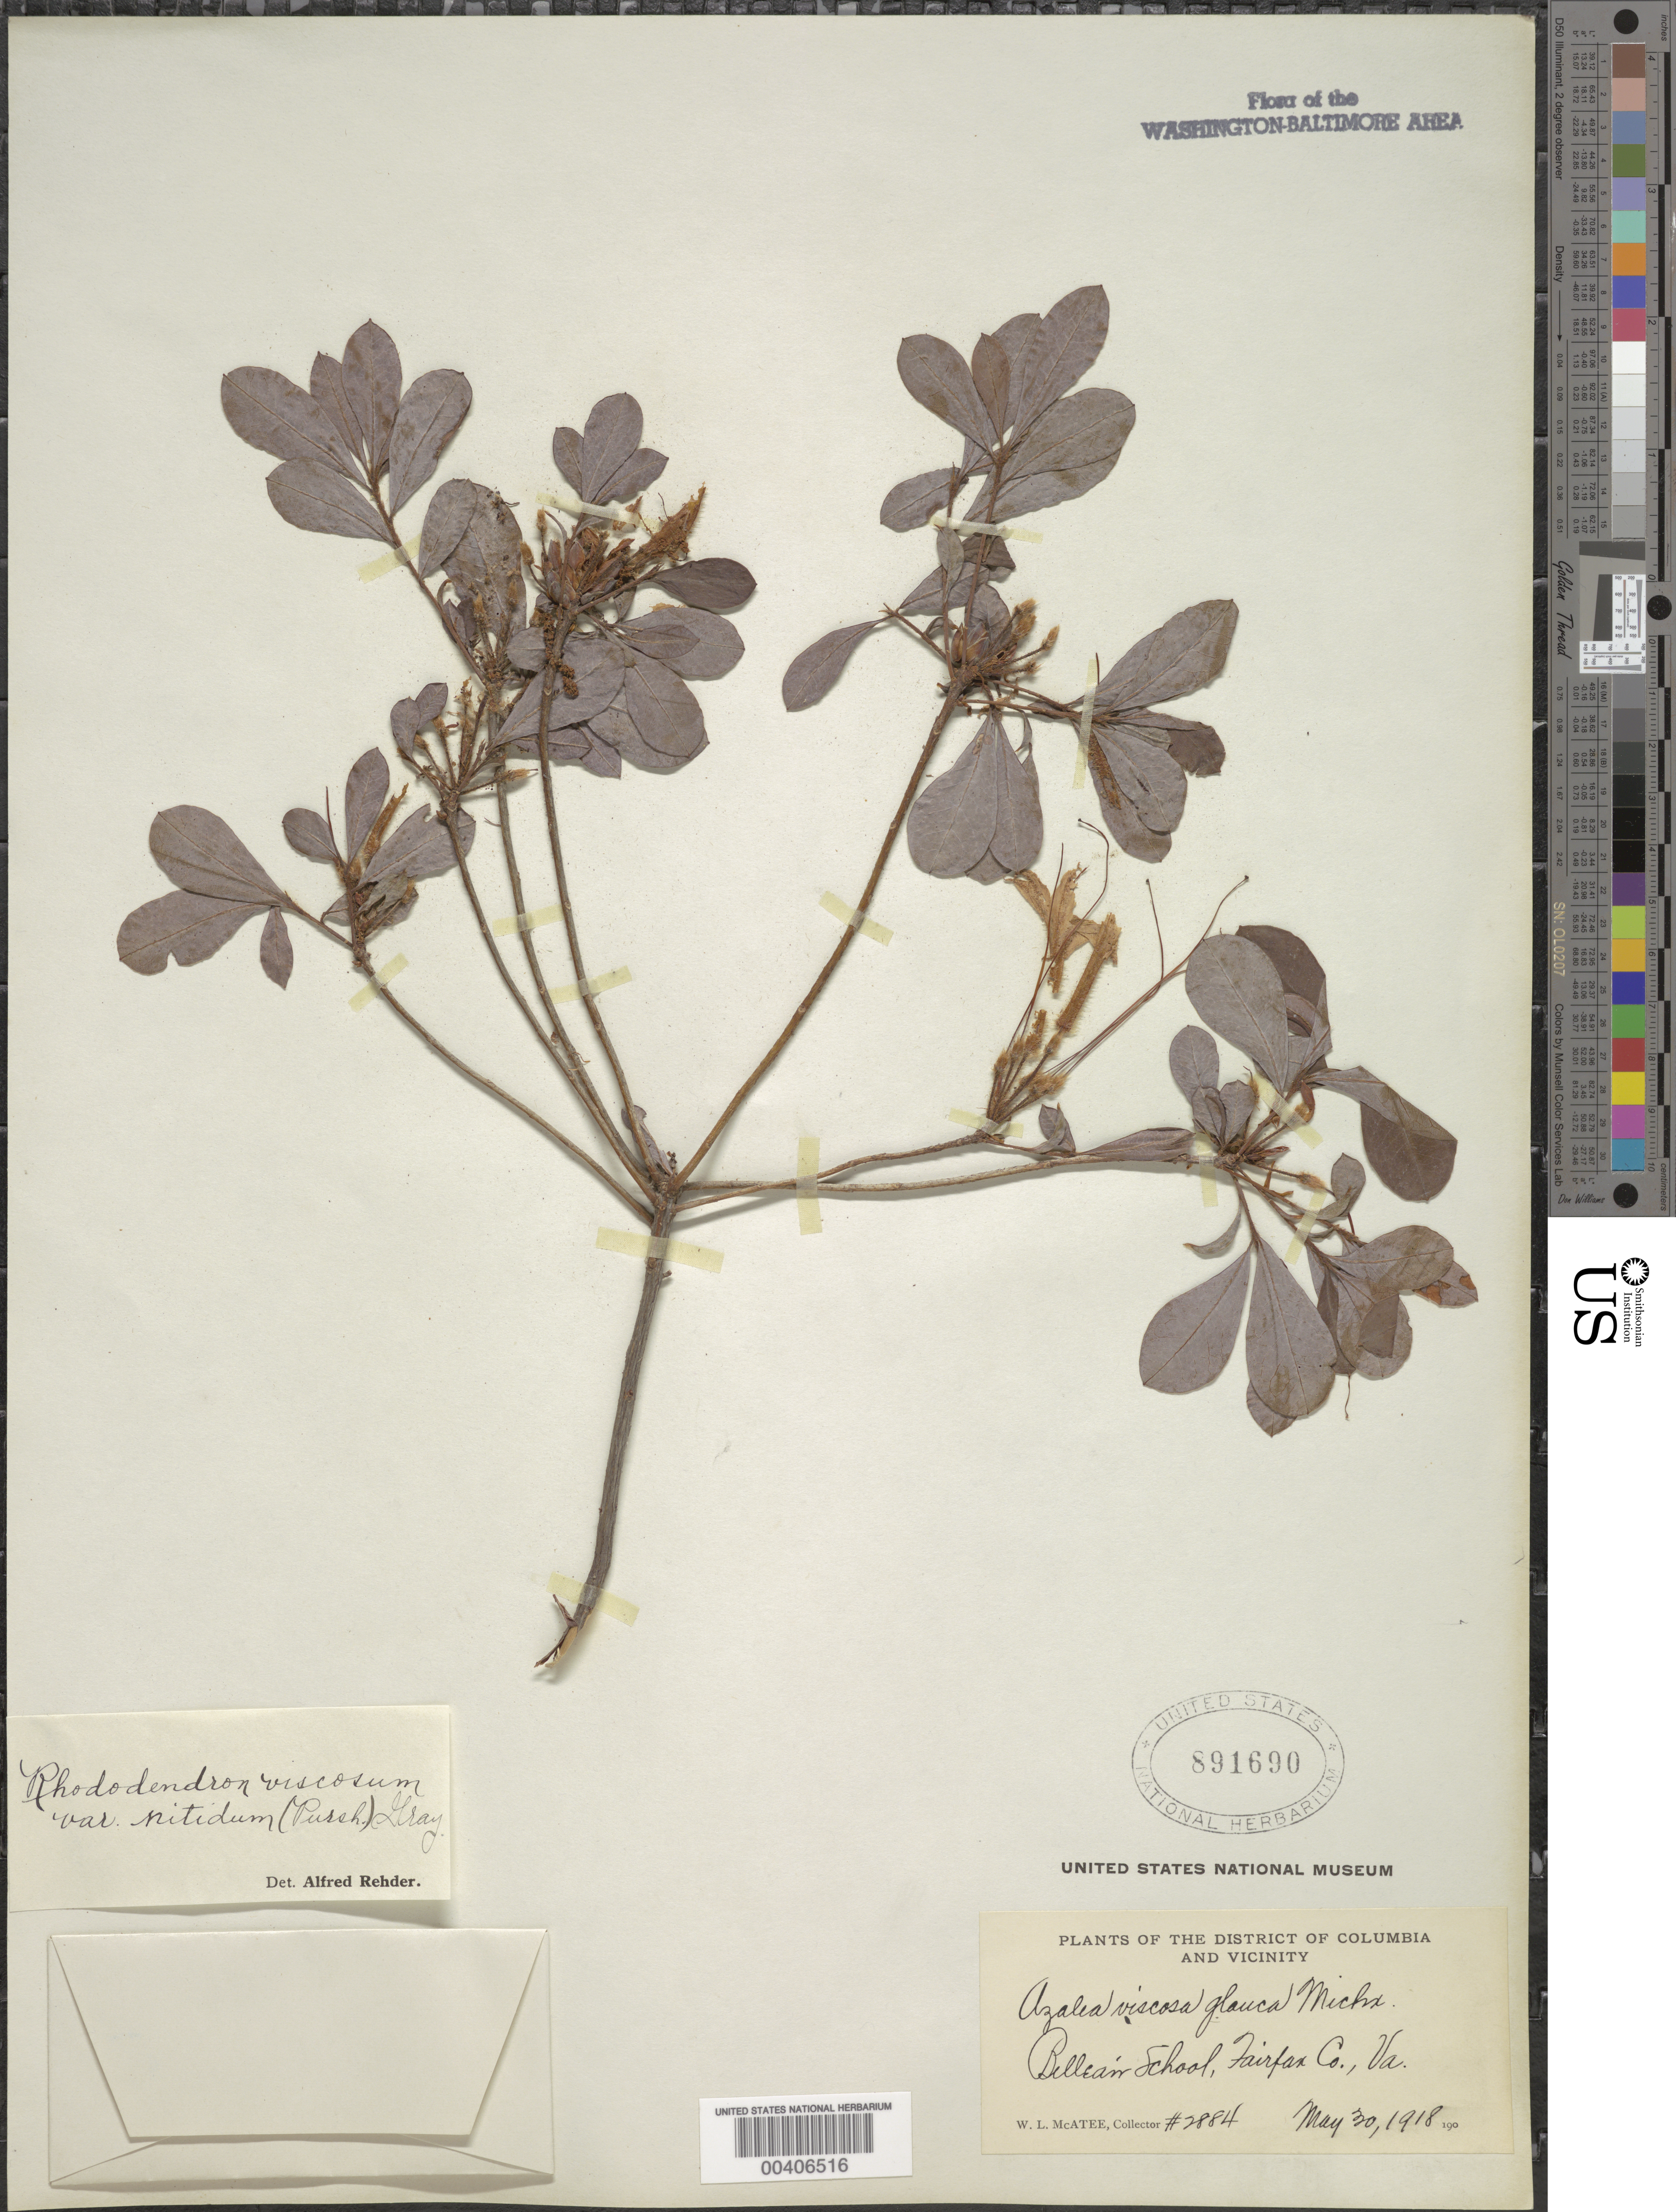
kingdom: Plantae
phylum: Tracheophyta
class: Magnoliopsida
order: Ericales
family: Ericaceae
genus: Rhododendron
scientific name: Rhododendron viscosum var. nitidum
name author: (Pursh) A. Gray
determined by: Rehder, Alfred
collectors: W. McAtee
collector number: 2884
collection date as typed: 30 May 1918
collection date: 1918-05-30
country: United States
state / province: Virginia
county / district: Fairfax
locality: Bellair School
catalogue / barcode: US 891690